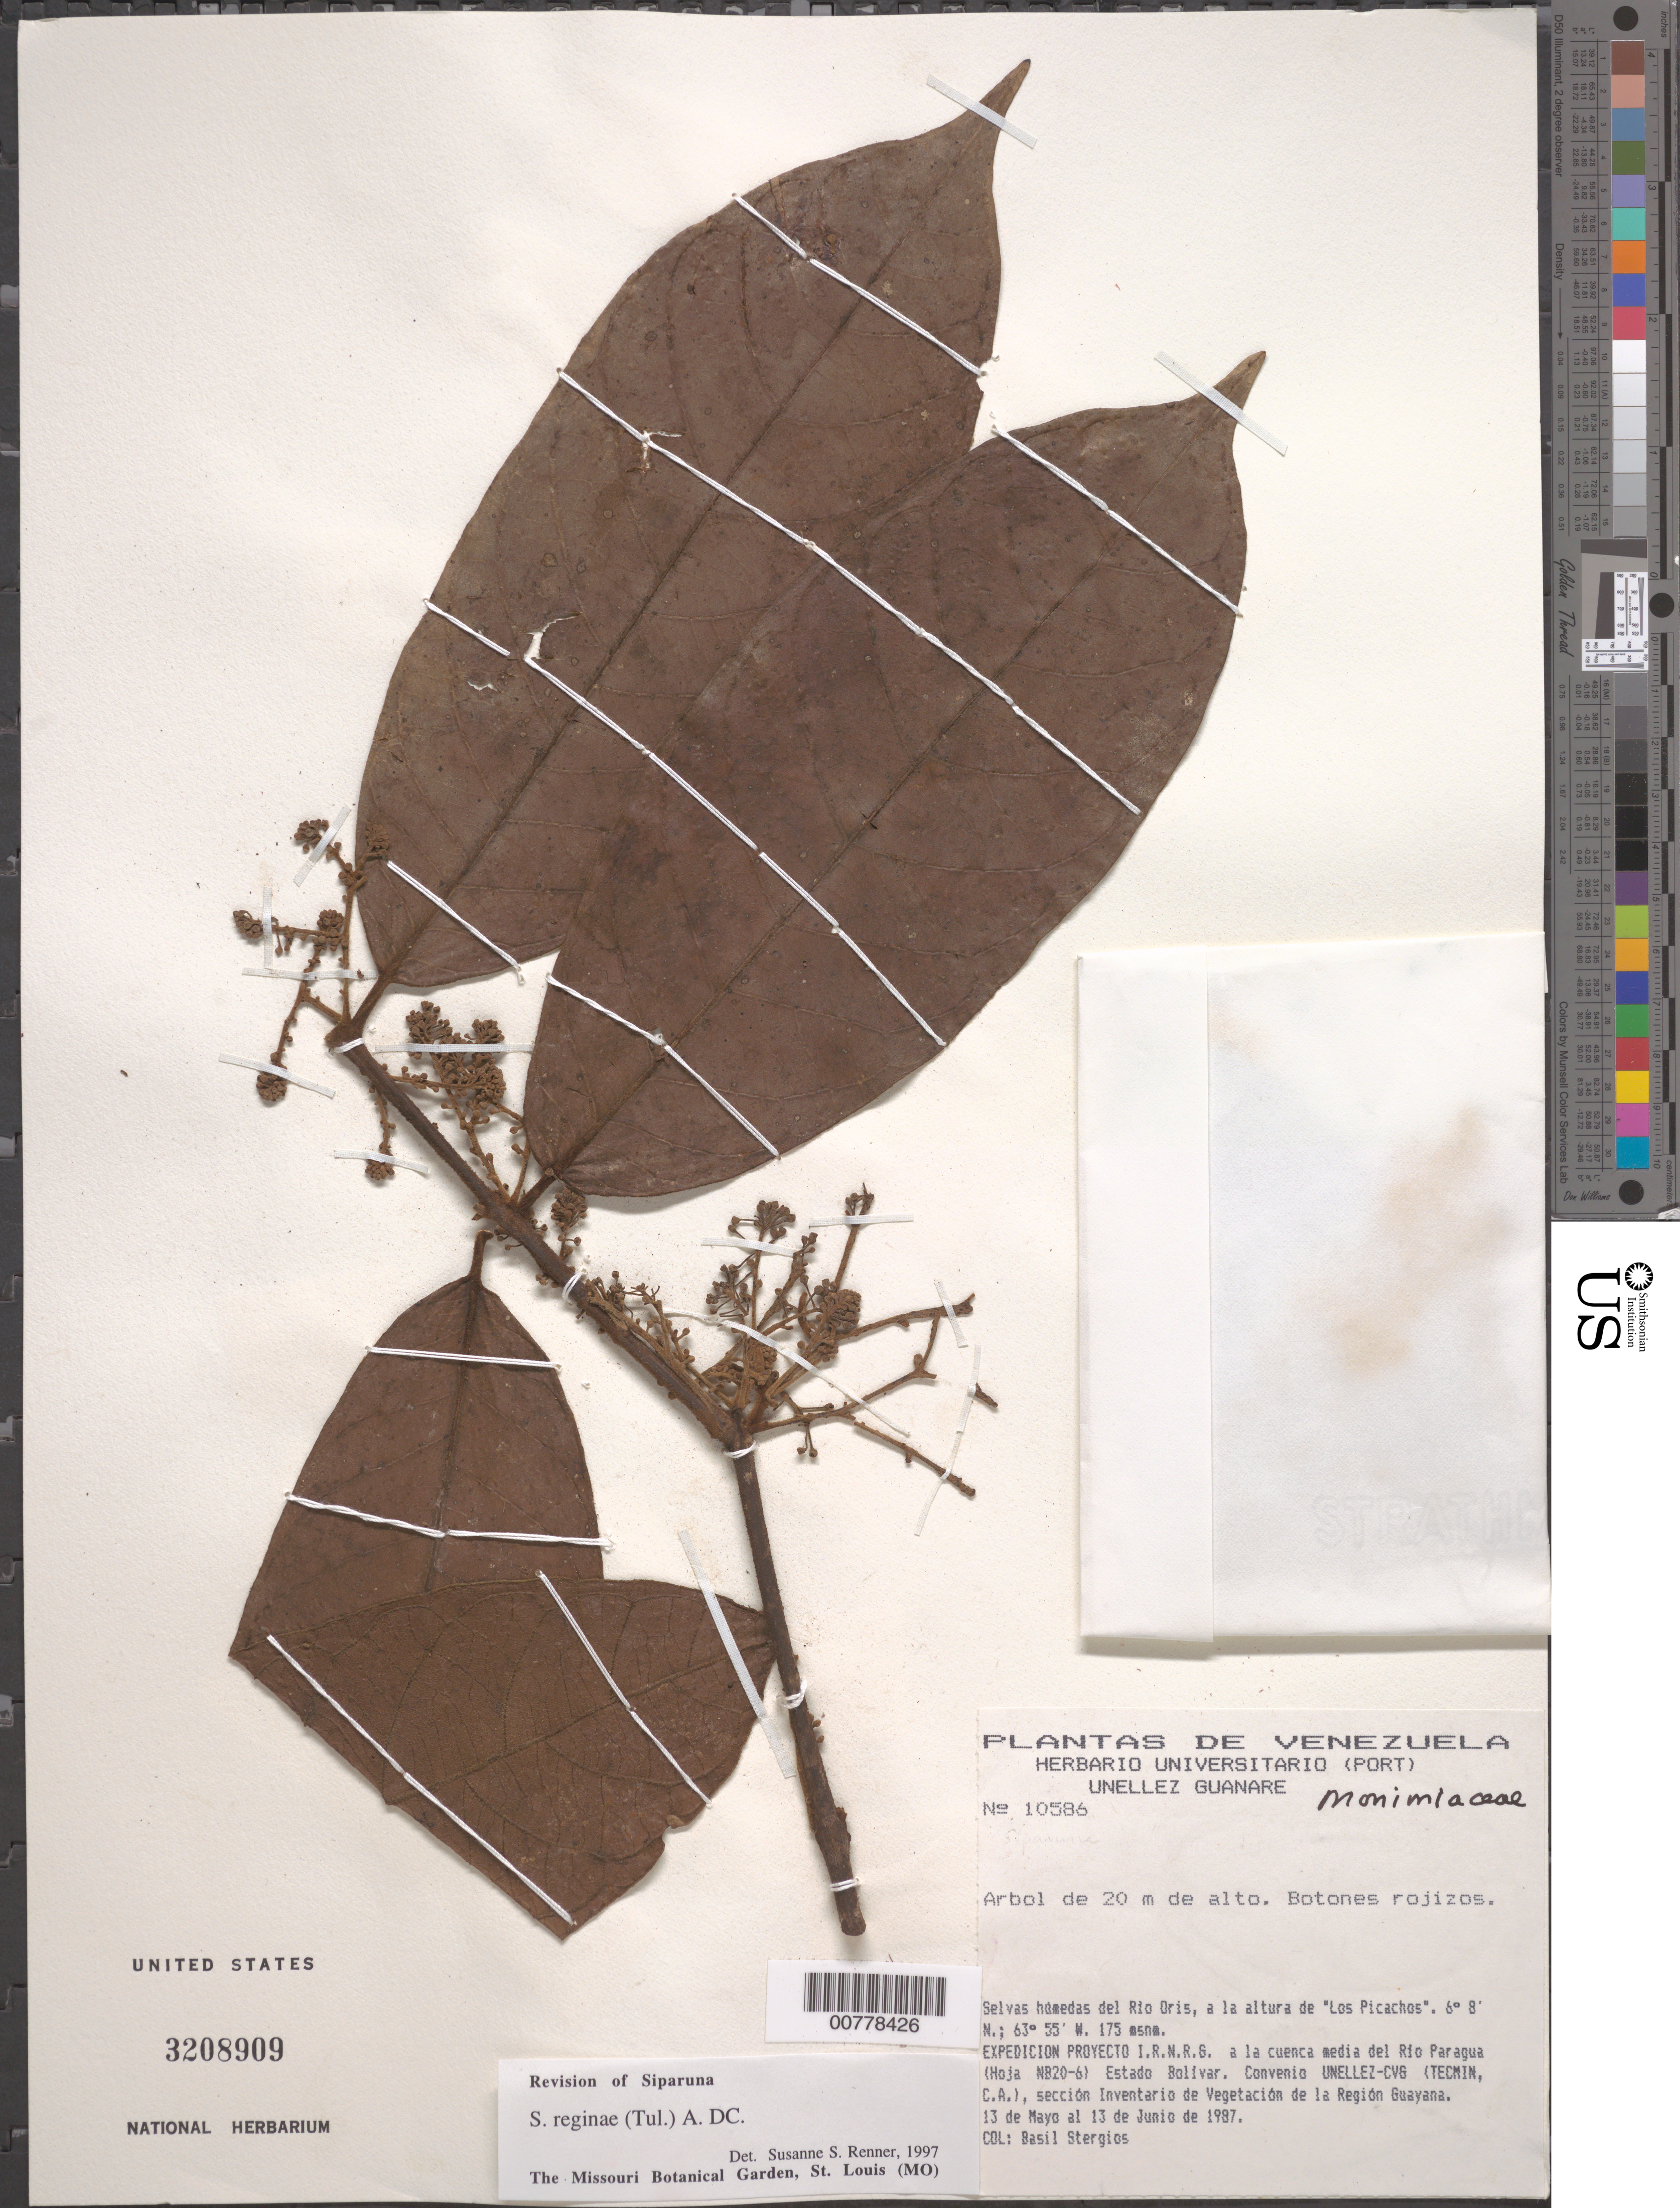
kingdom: Plantae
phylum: Tracheophyta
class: Magnoliopsida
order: Laurales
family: Siparunaceae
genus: Siparuna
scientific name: Siparuna reginae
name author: (Tul.) A. DC.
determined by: Renner, S. S.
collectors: B. G. Stergios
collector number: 10586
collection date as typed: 13-May-87 to 13-Jun-87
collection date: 1987-05-13/1987-06-13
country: Venezuela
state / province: Bolívar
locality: Río Paragua, Río Oris, a la altura de "Los Picachos"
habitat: Selvas húmedas del río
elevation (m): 175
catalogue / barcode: US 3208909